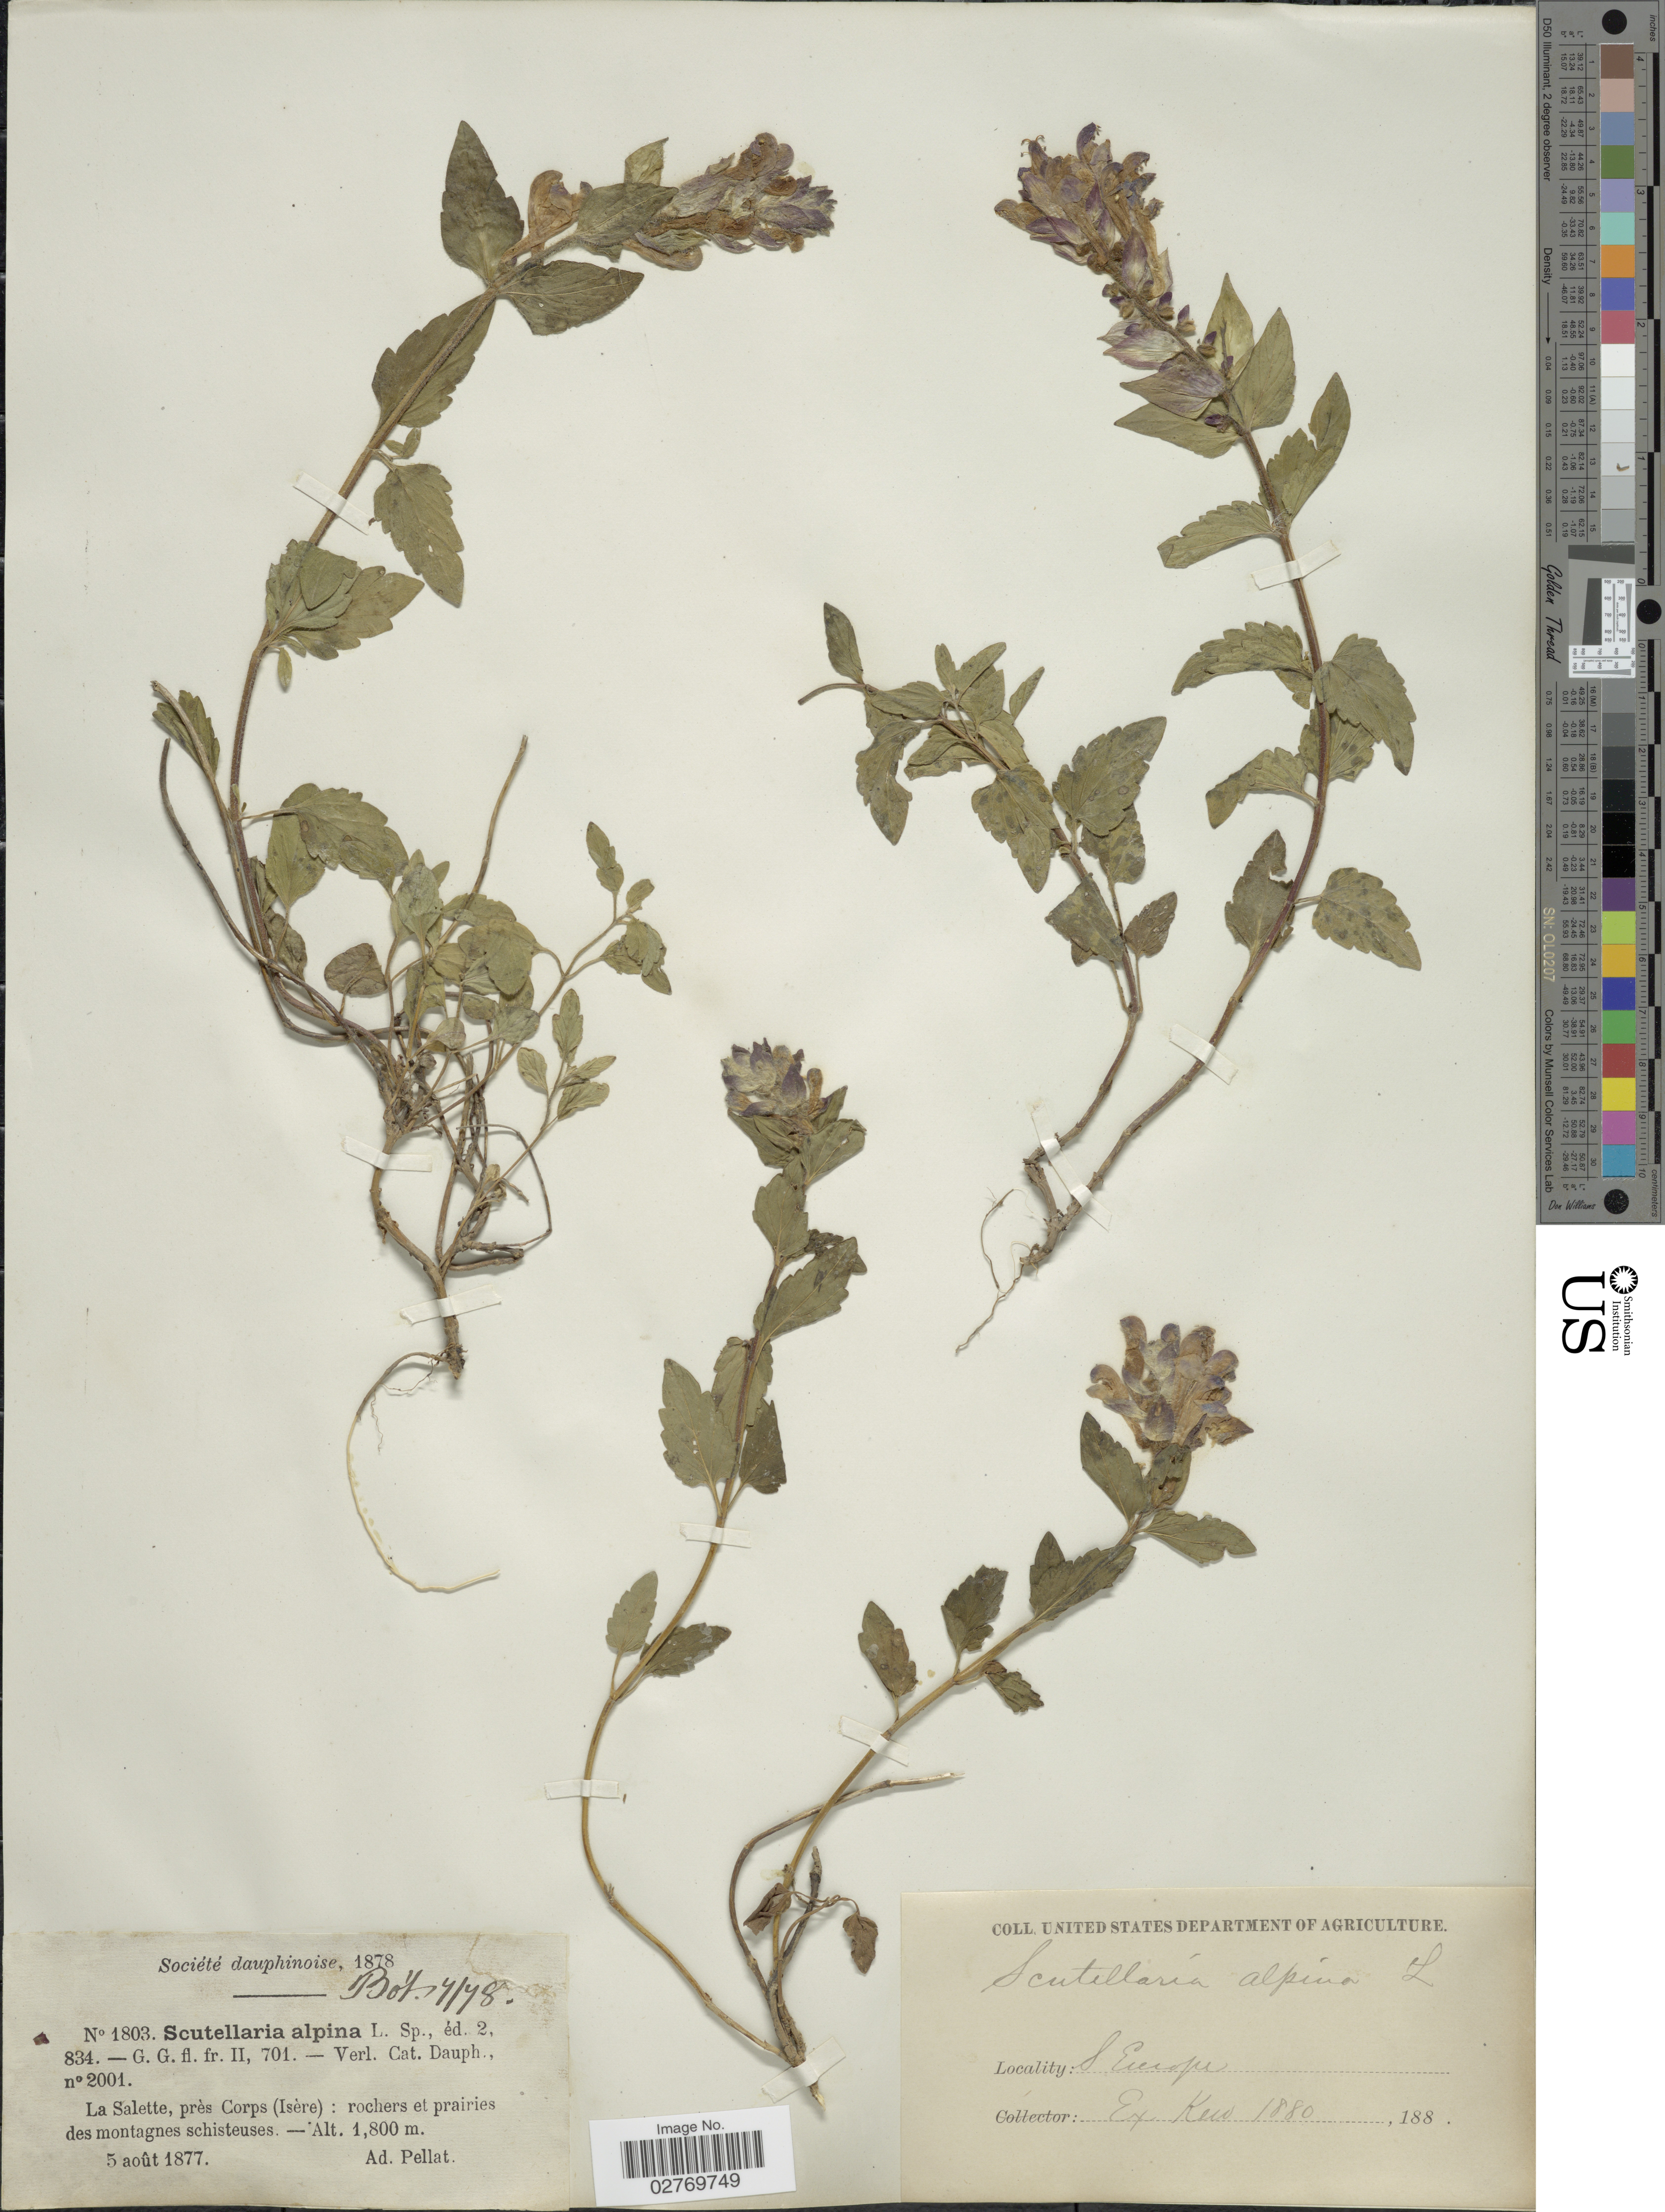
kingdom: Plantae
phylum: Tracheophyta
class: Magnoliopsida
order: Lamiales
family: Lamiaceae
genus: Scutellaria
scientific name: Scutellaria alpina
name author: L.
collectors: A. Pellat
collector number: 1803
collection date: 1877-08-05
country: France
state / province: Auvergne-Rhône-Alpes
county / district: Isère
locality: La Salette, près Corps (Isère): rochers et prairies des montagnes schisteuses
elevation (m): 1800